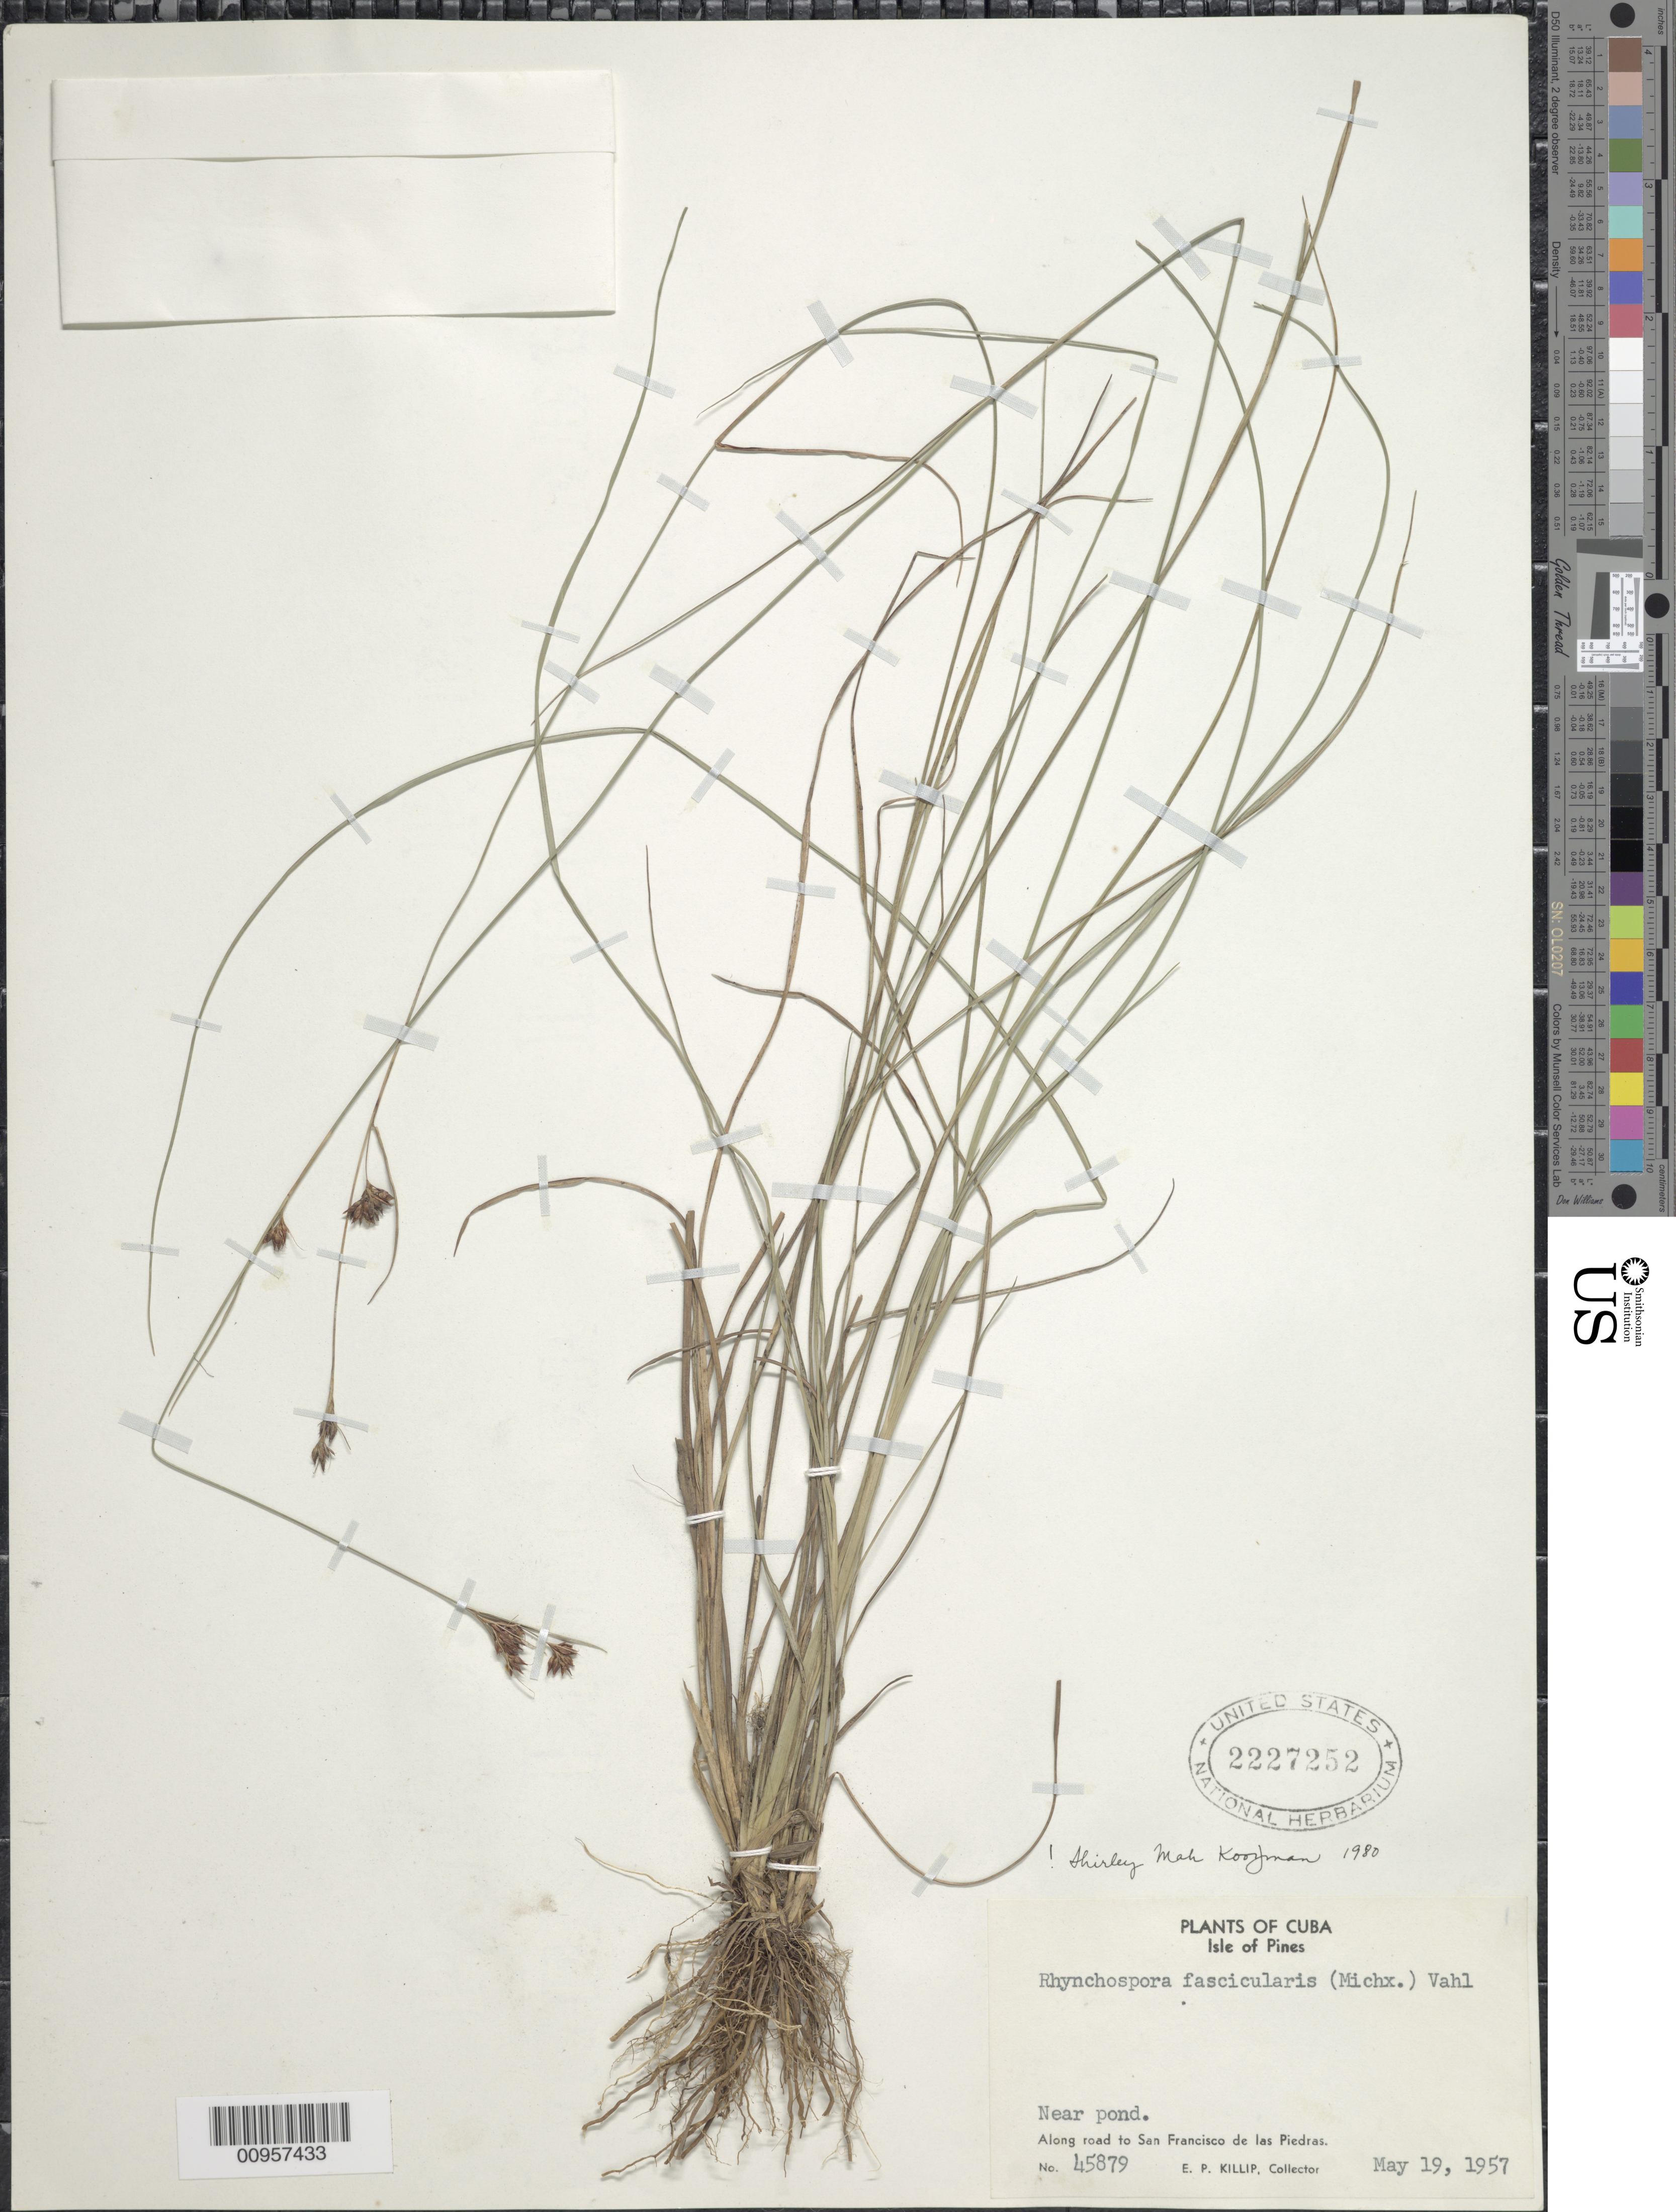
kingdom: Plantae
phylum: Tracheophyta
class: Liliopsida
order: Poales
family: Cyperaceae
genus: Rhynchospora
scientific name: Rhynchospora fascicularis subsp. fascicularis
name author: (Michx.) Vahl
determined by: Kooijman, S. M.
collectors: E. P. Killip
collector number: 45879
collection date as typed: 19 May 1957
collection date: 1957-05-19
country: Cuba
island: Isla de la Juventud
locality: Isle of Pines, Along road to San Francisco de las Piedras, near pond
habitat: Near pond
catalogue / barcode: US 2227252